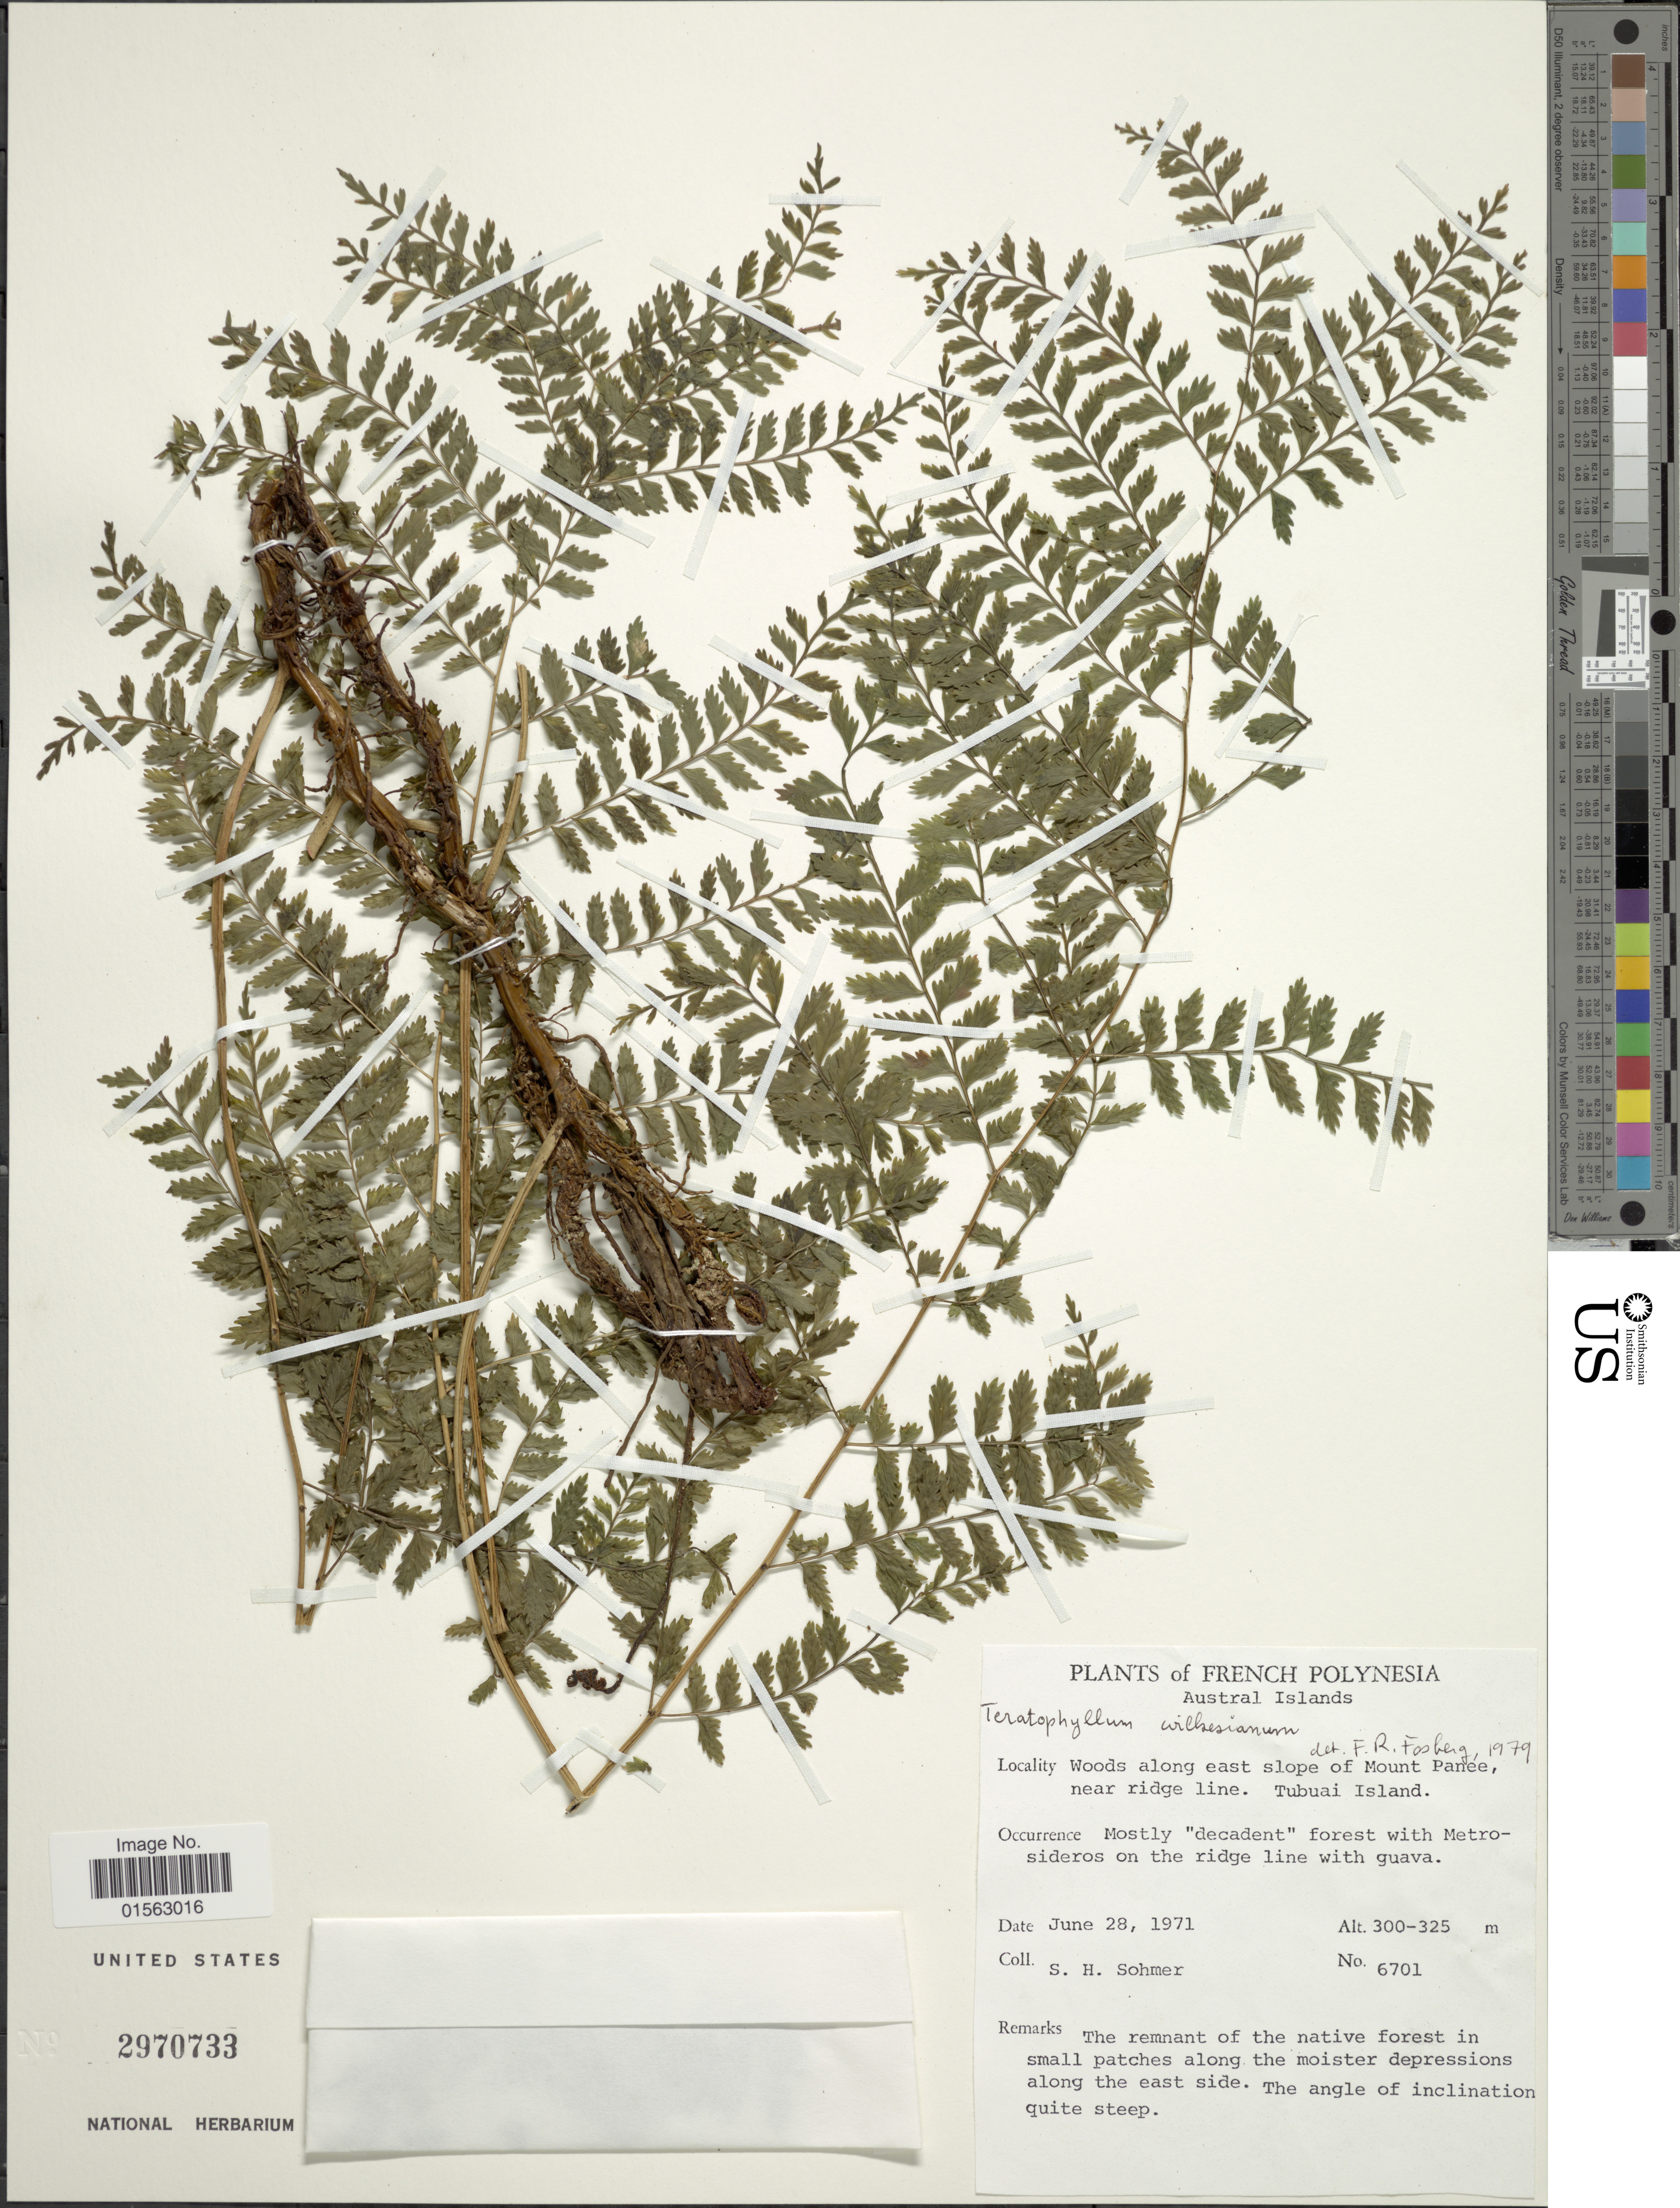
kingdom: Plantae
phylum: Tracheophyta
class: Polypodiopsida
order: Polypodiales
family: Dryopteridaceae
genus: Teratophyllum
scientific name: Teratophyllum wilkesianum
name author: (Brack.) Holttum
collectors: S. H. Sohmer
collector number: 6701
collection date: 1971-06-28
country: French Polynesia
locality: French Polynesia, Austral Islands, woods along east slope of Mount Panee, near ridge line, Tubuai Islands, moslty "decadent" forest with Metro-sideros on the ridge line with guava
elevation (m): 300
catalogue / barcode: US 2970733